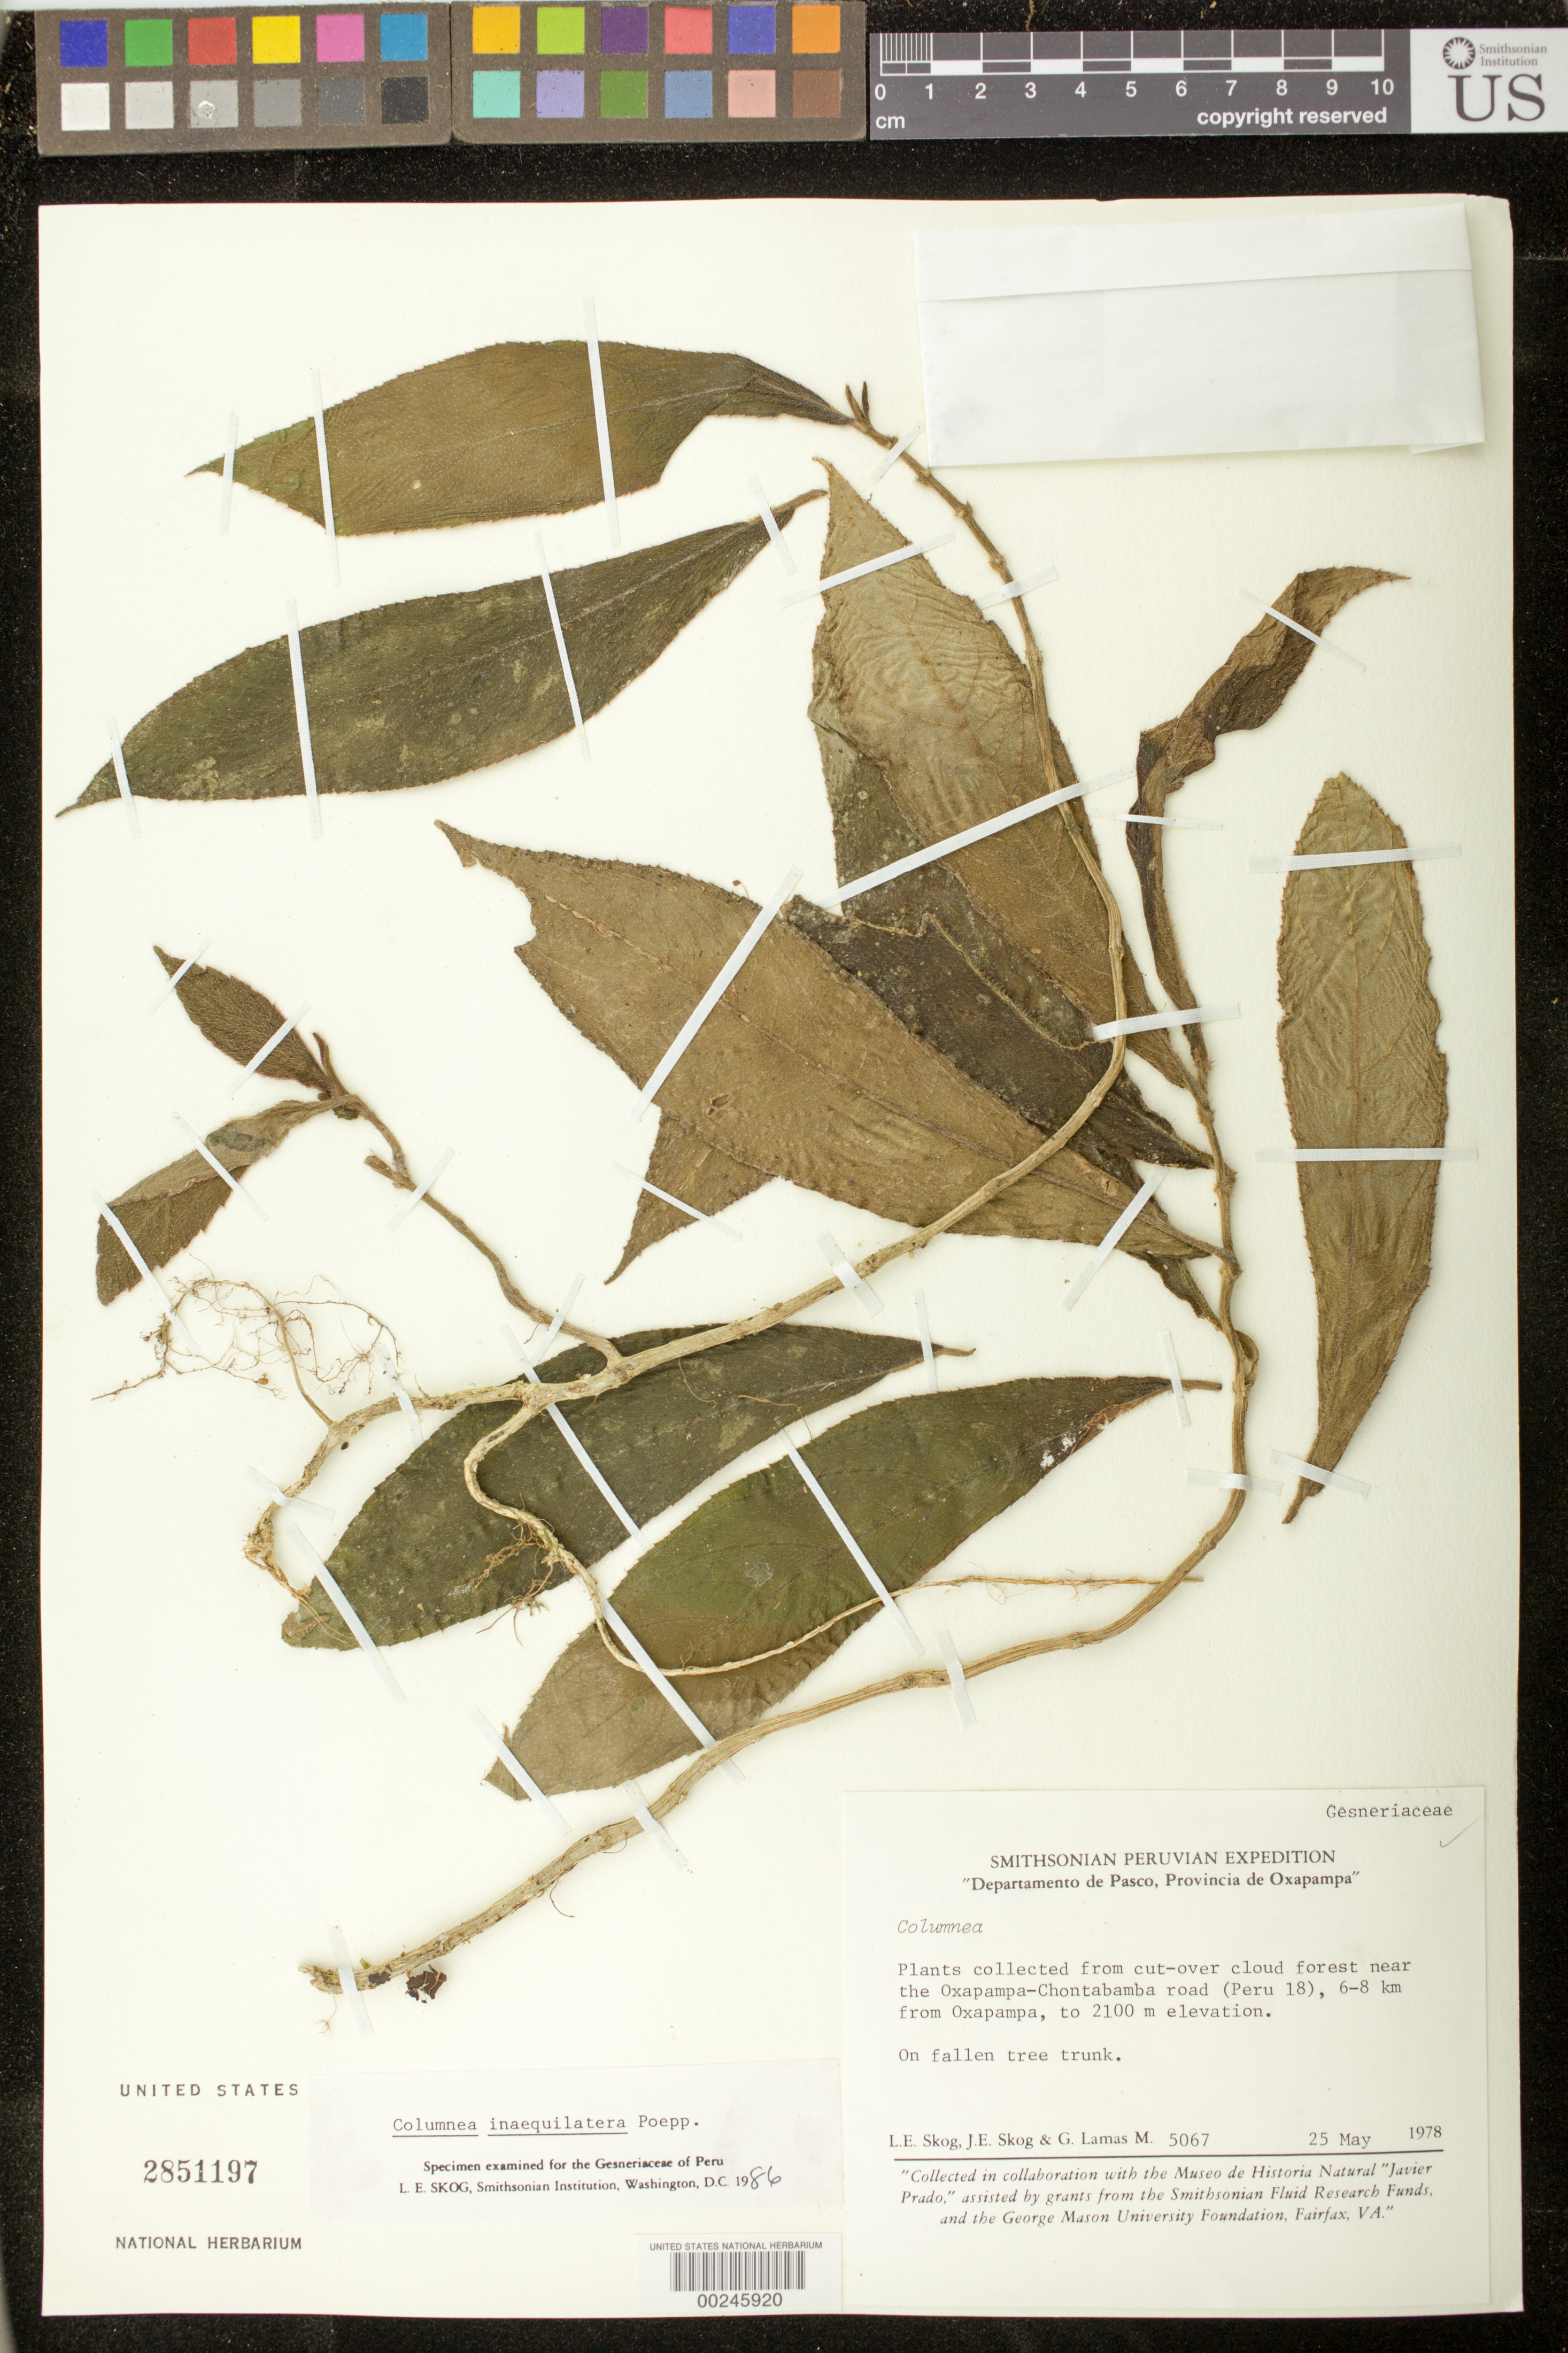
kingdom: Plantae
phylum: Tracheophyta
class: Magnoliopsida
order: Lamiales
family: Gesneriaceae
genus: Columnea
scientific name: Columnea inaequilatera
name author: Poepp.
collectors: L. E. Skog, J. E. Skog & G. Lamas M.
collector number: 5067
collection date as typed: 25 May 1978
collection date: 1978-05-25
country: Peru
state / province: Pasco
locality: Prov. Oxapampa; near the Oxapampa-Chontabamba road (Peru 18), 6-8 km from Oxapampa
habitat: Cut-over cloud forest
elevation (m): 2100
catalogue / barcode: US 2851197